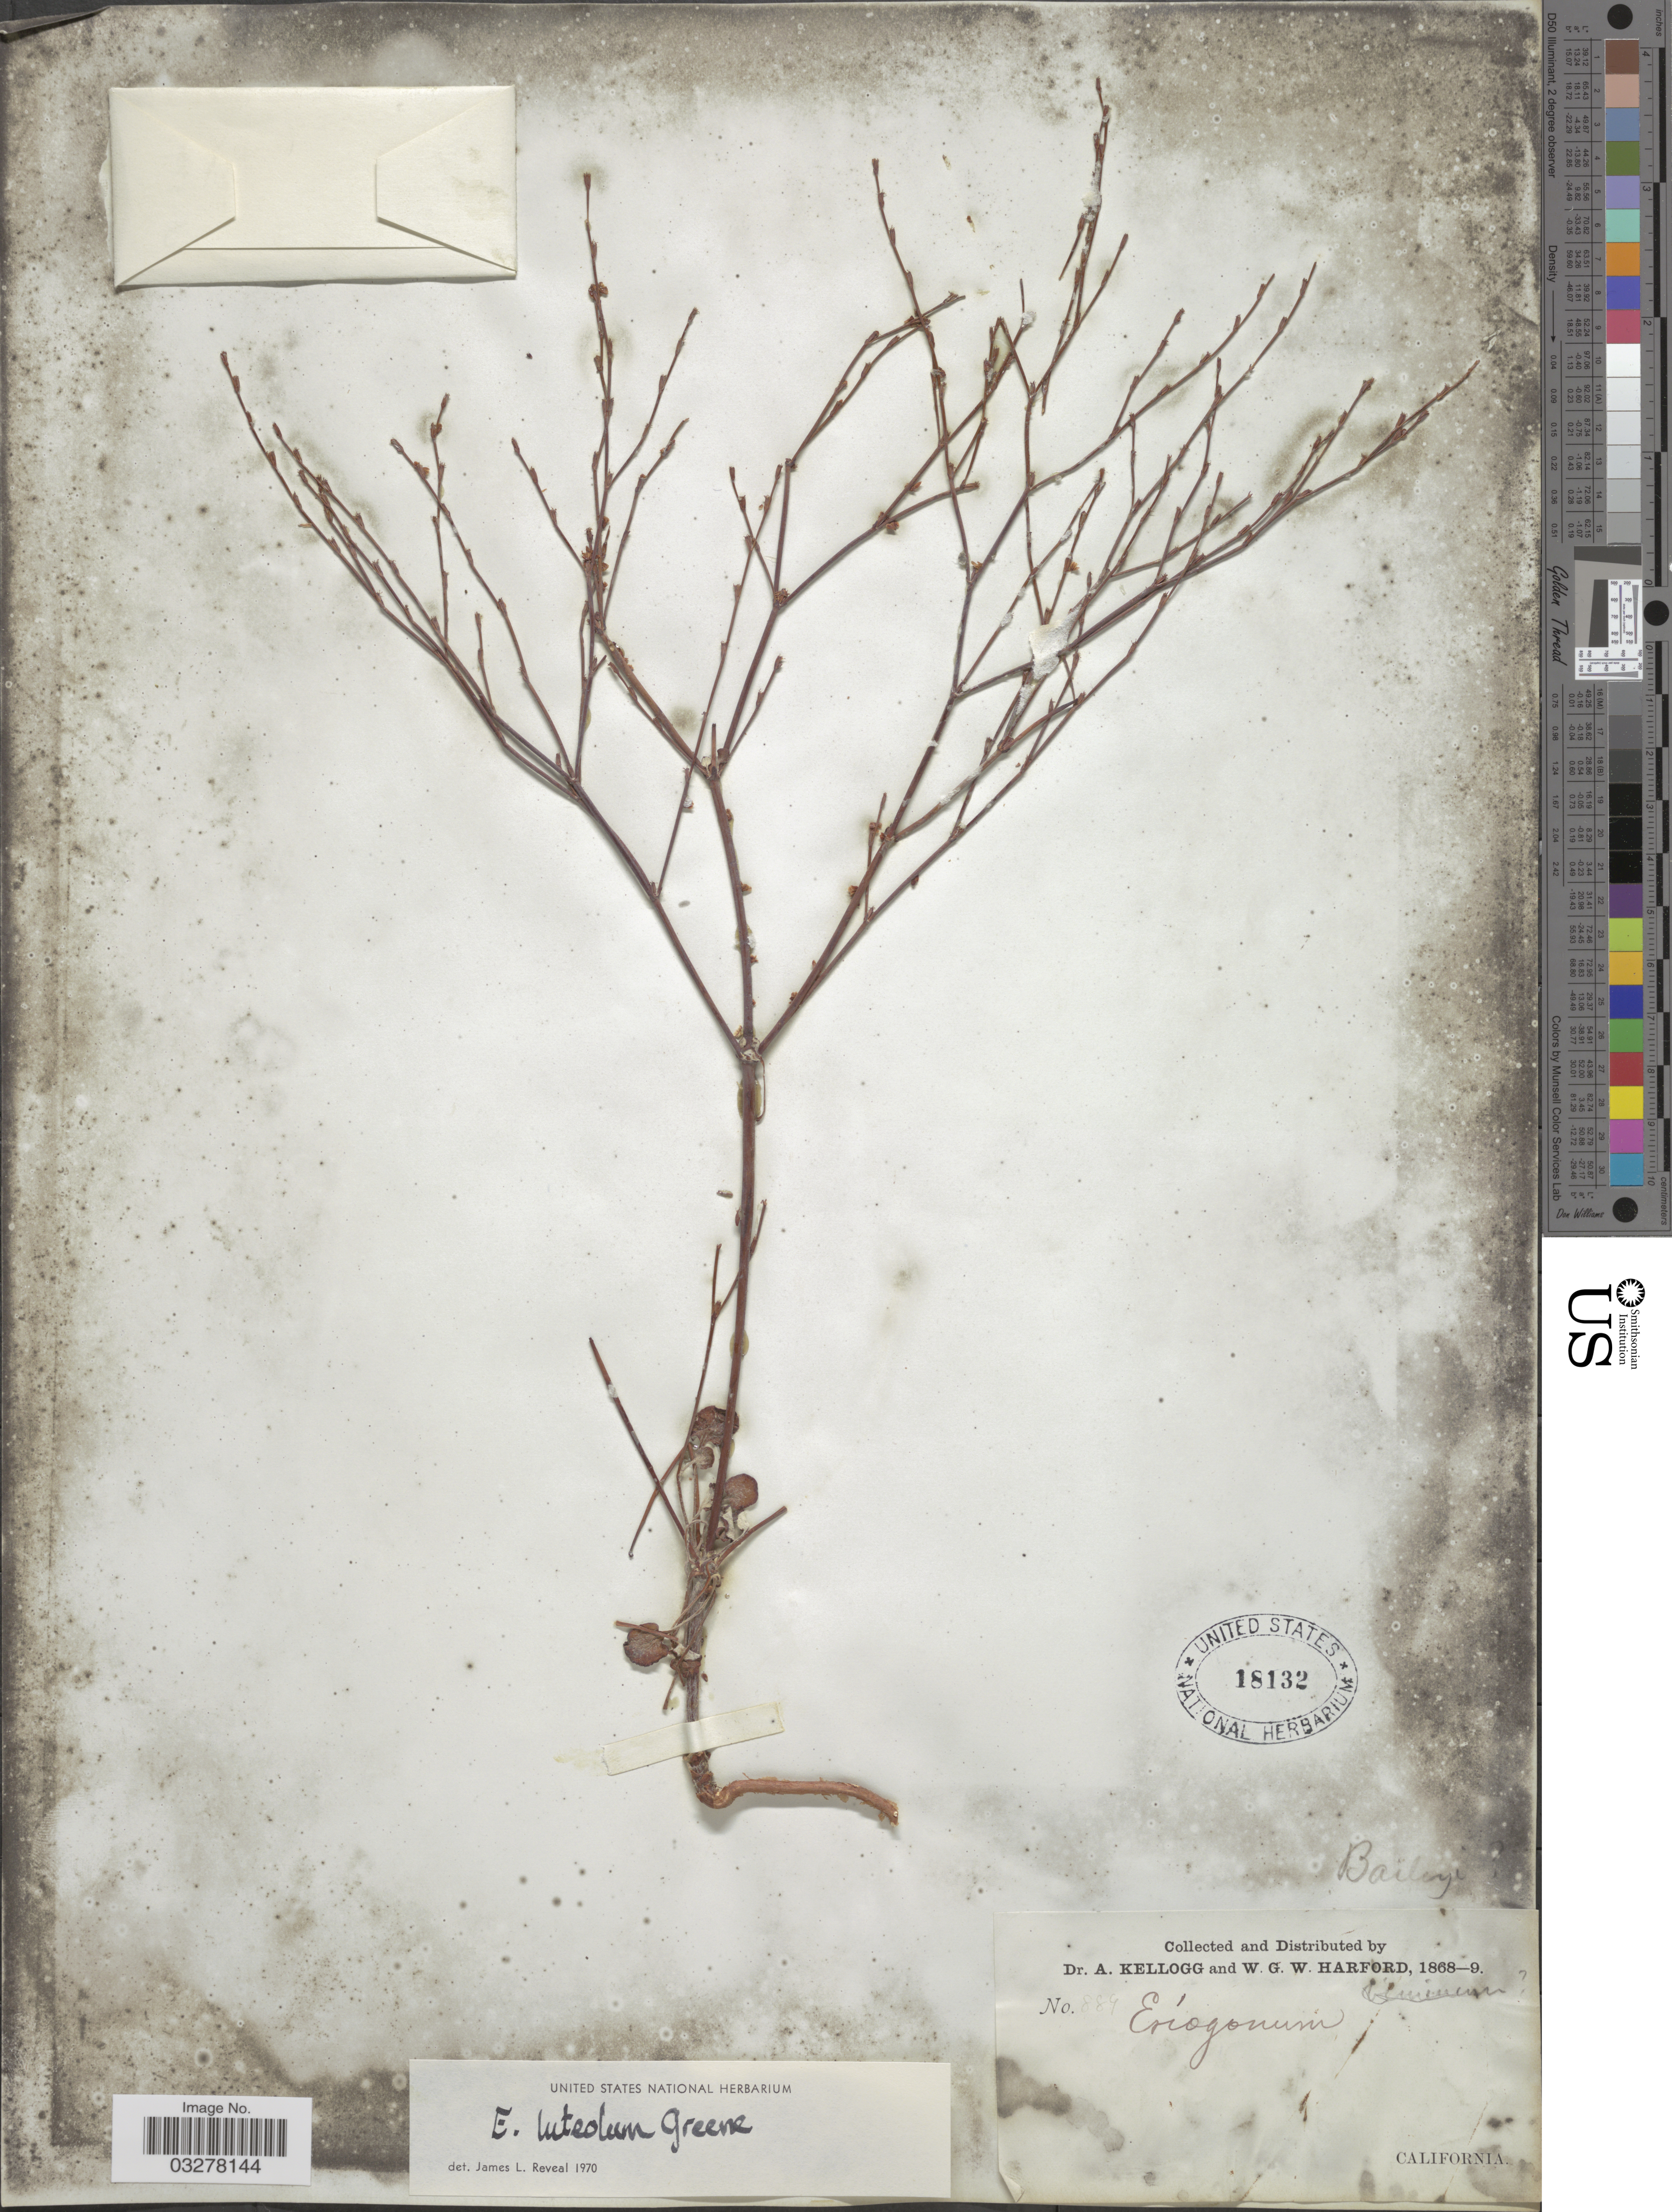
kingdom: Plantae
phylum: Tracheophyta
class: Magnoliopsida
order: Caryophyllales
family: Polygonaceae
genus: Eriogonum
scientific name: Eriogonum luteolum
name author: Greene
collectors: A. Kellogg & W. G. W. Harford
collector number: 889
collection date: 1868/1869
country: United States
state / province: California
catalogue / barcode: US 18132